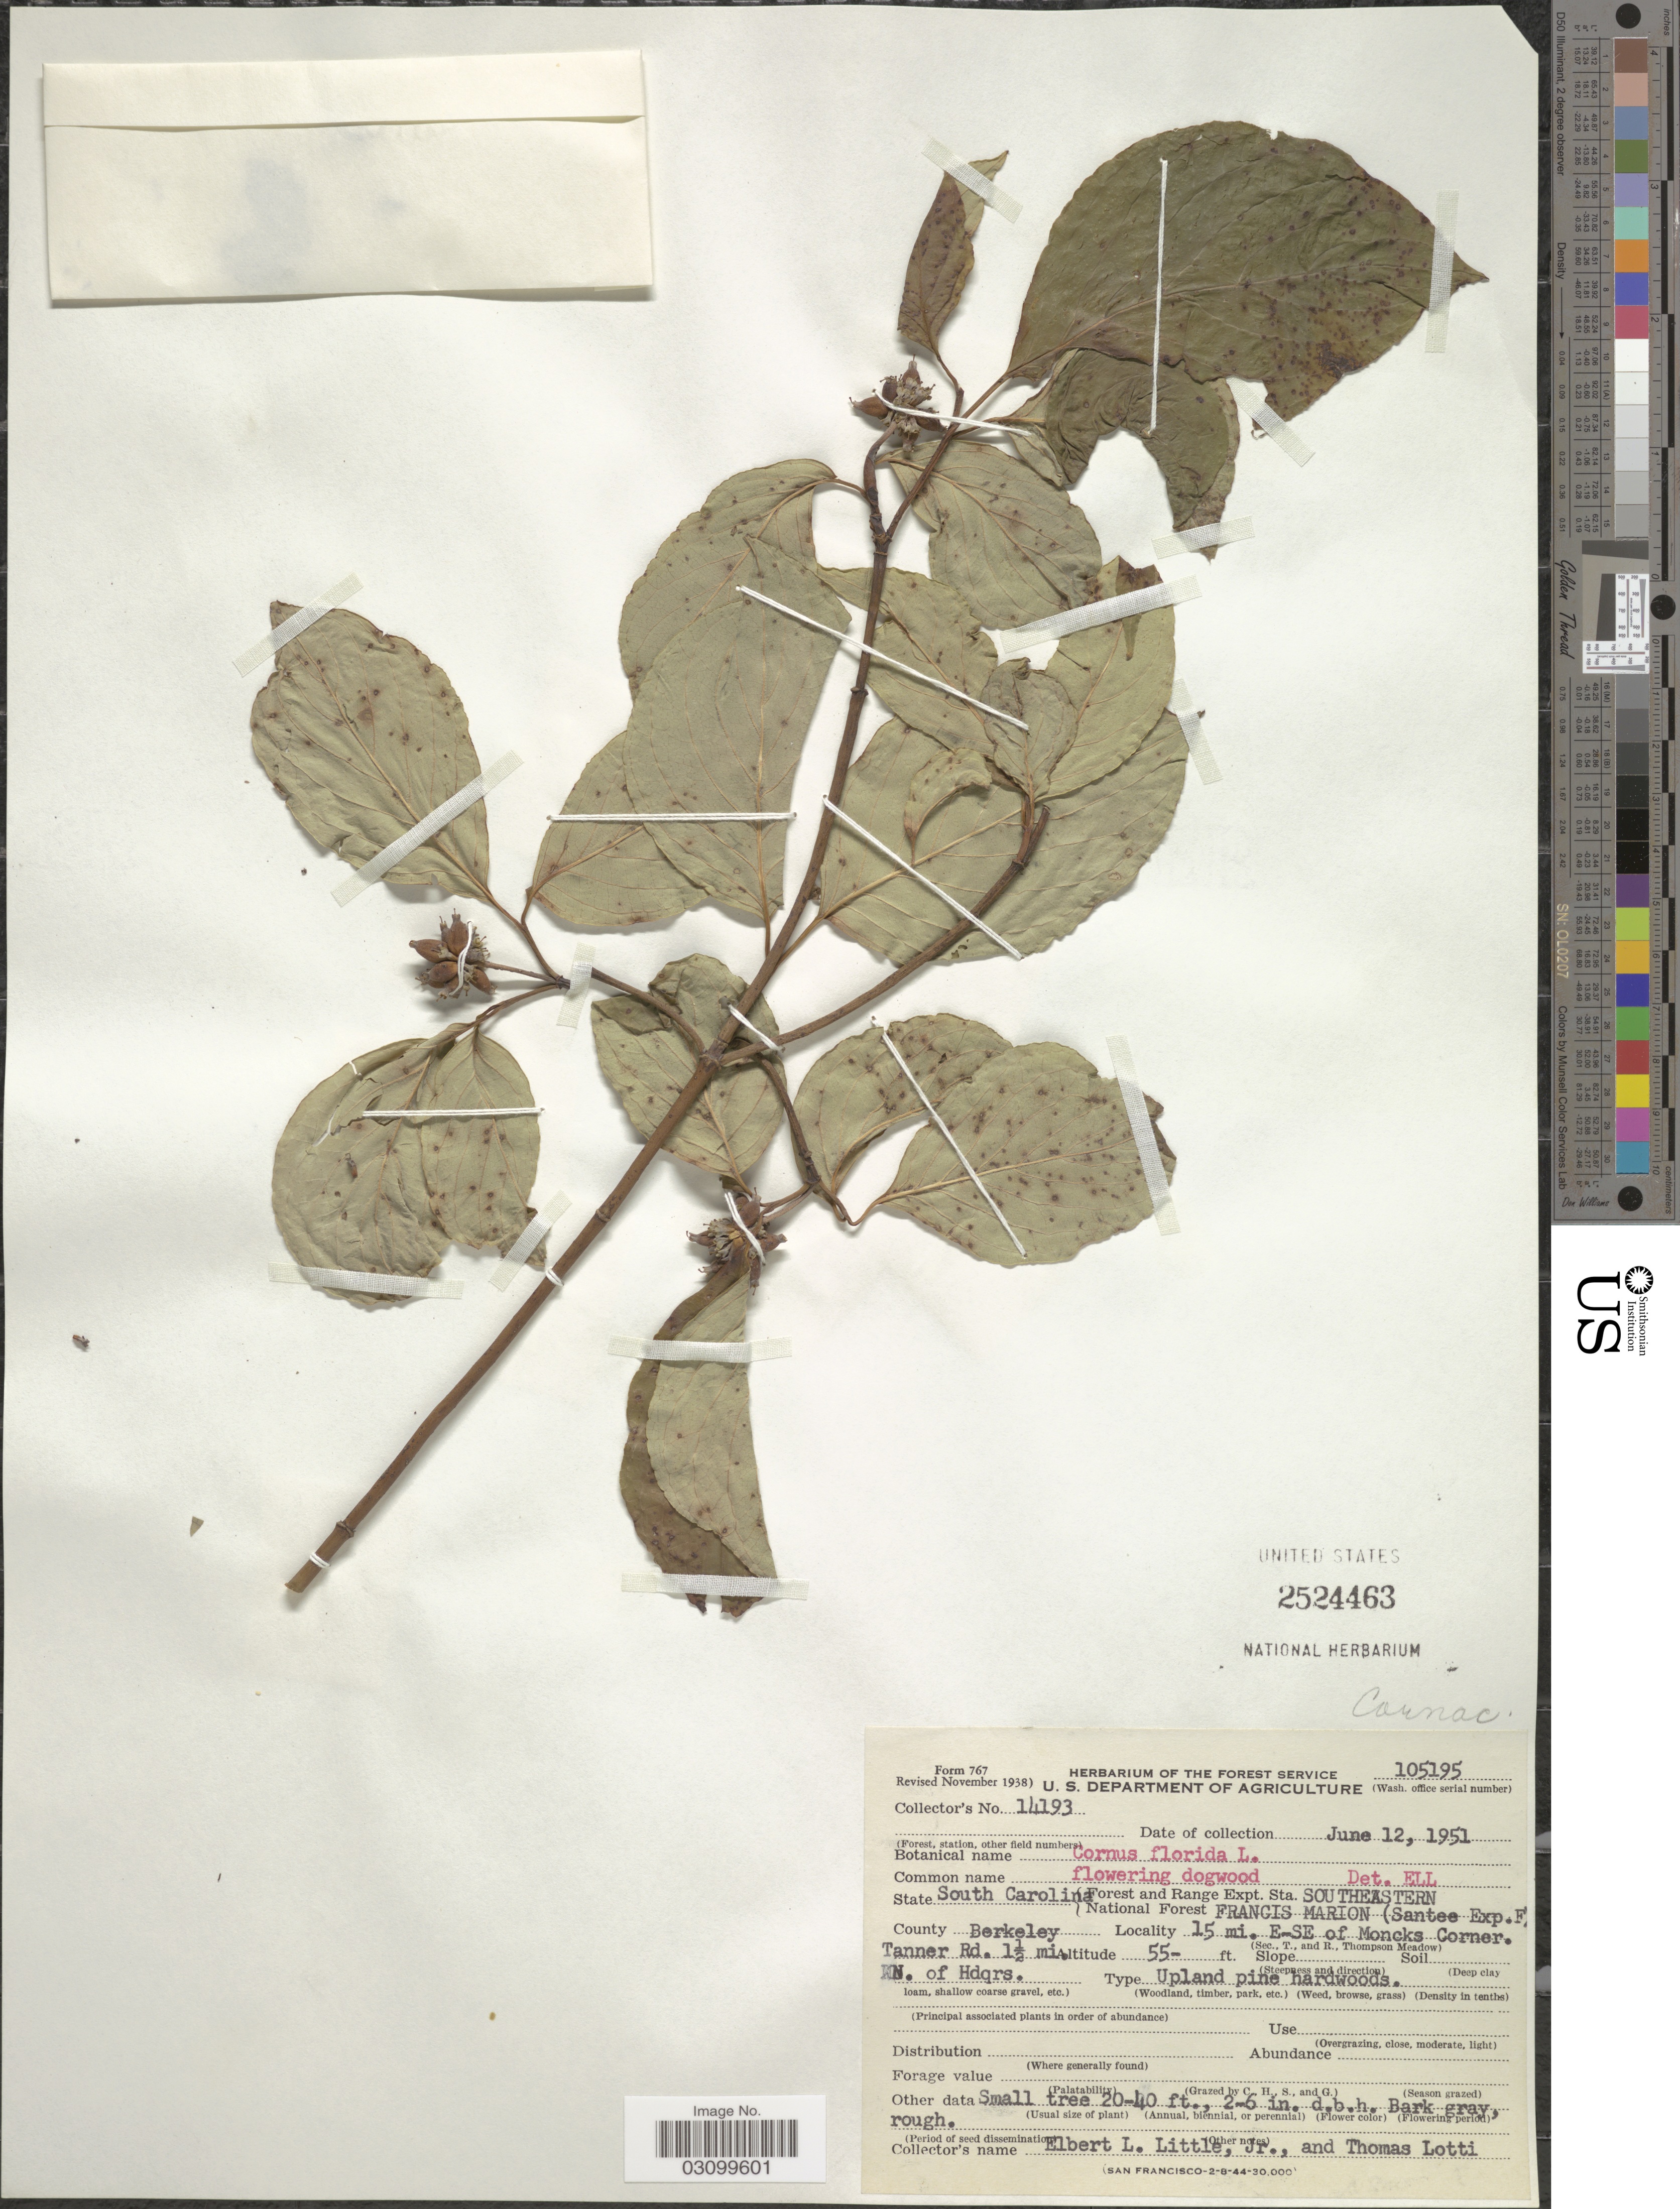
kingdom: Plantae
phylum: Tracheophyta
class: Magnoliopsida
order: Cornales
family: Cornaceae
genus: Cornus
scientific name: Cornus florida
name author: L.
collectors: E. L. Little & T. Lotti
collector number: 14193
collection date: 1951-06-12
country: United States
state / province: South Carolina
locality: Forest and Range Expt. Sta. National Forest. Southeastern Francis Marion (Santee Exp. F). County Berkeley. 15 mi. E-SE of Moncks Corner. Tanner Rd. 1½ mi. N. of Hdqrs.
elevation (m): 17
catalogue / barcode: US 2524463